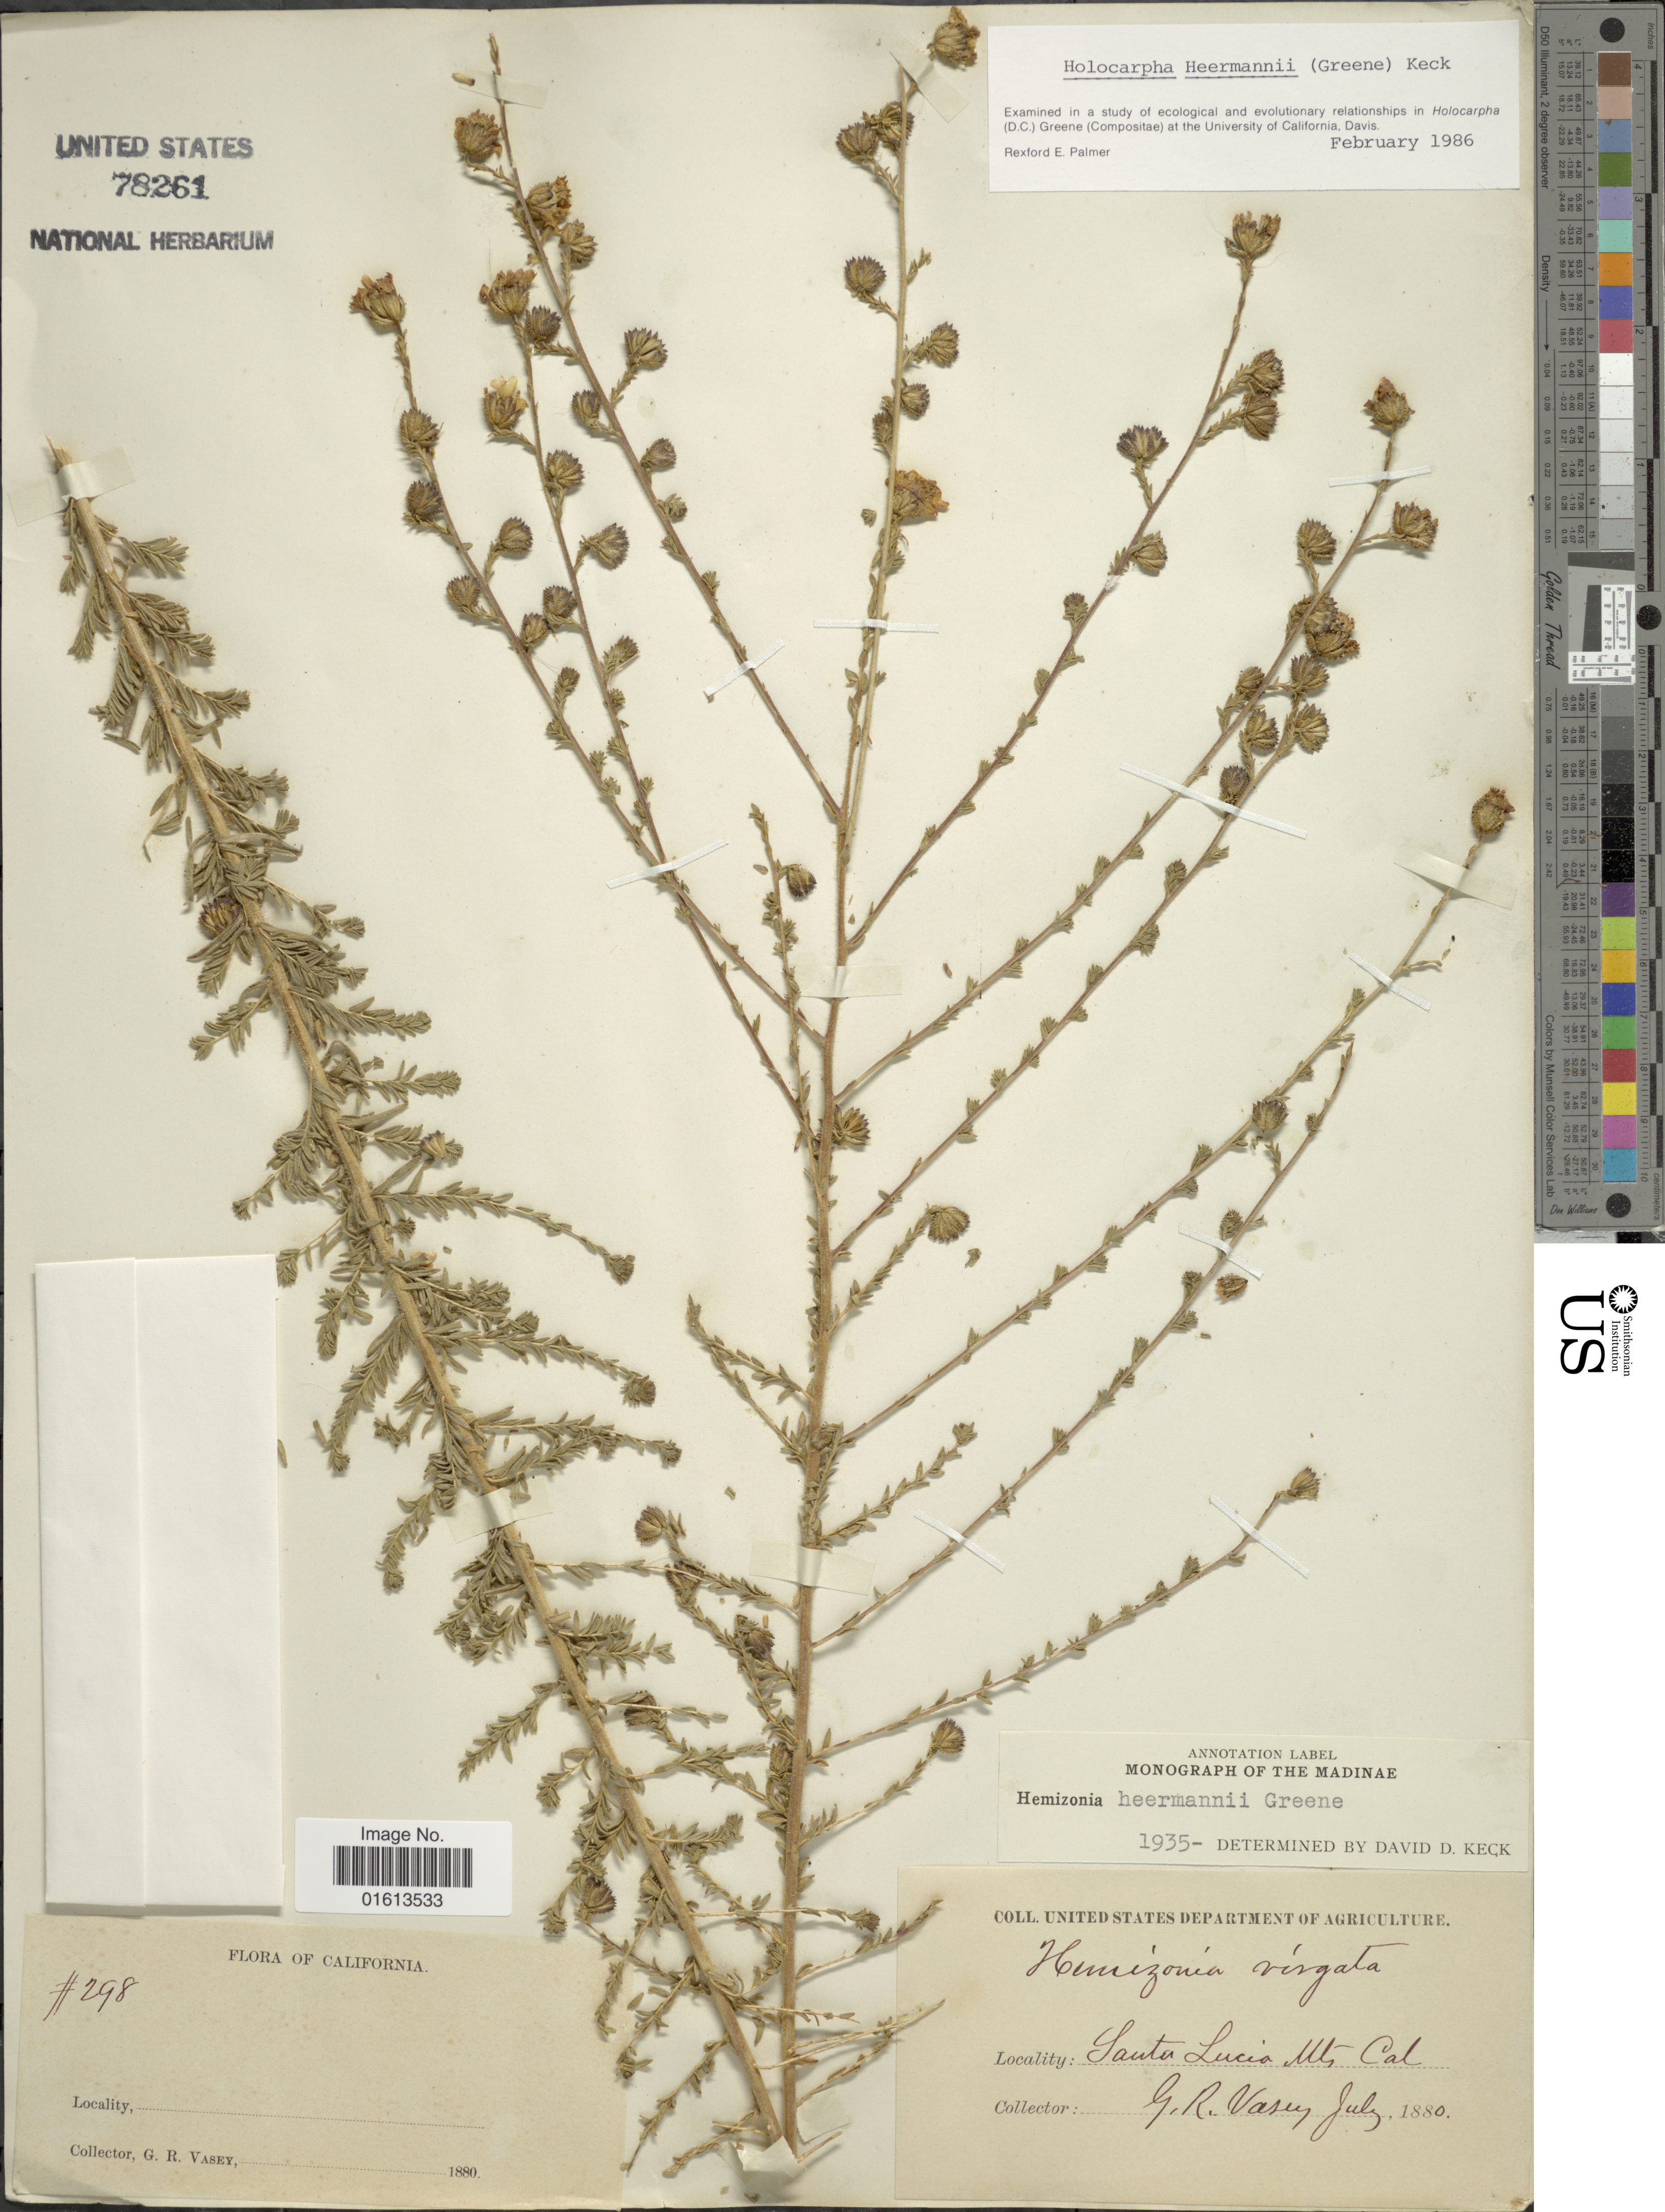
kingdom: Plantae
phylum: Tracheophyta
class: Magnoliopsida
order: Asterales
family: Asteraceae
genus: Holocarpha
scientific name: Holocarpha heermannii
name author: (Greene) D.D. Keck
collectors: G. R. Vasey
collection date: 1880-07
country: United States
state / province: California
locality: Santa Lucia Mts., Cal.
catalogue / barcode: US 78261